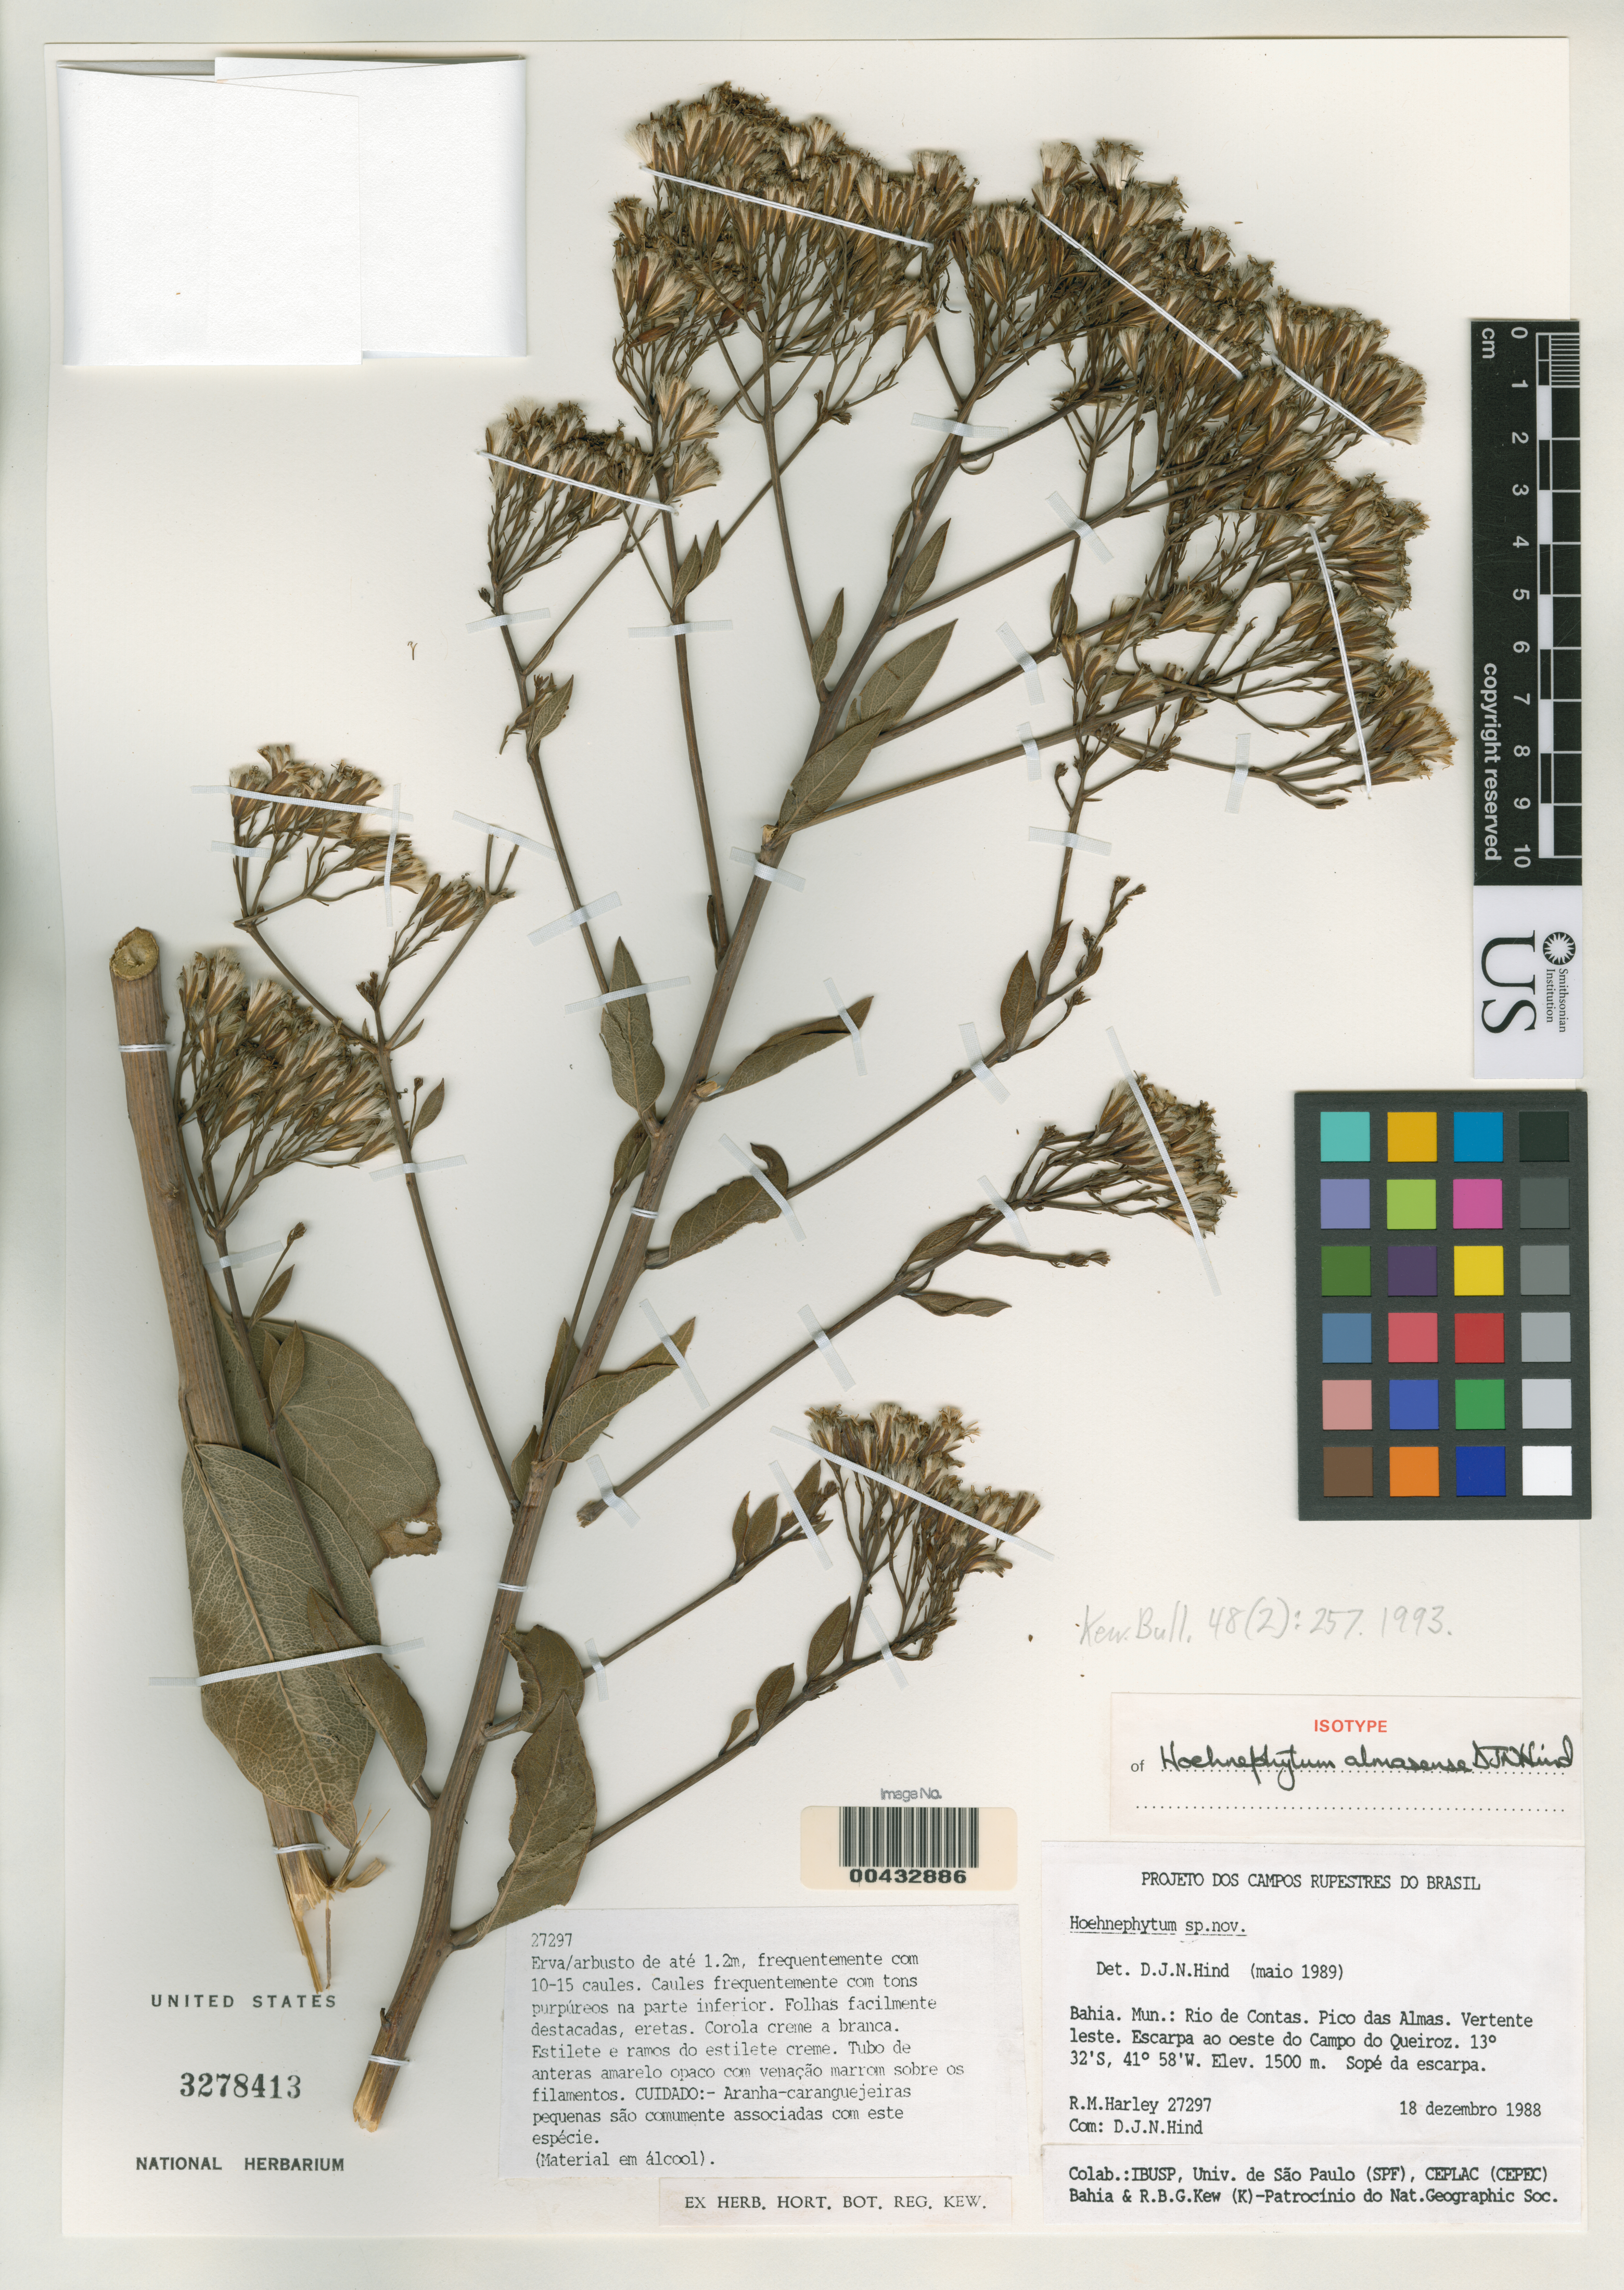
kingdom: Plantae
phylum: Tracheophyta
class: Magnoliopsida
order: Asterales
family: Asteraceae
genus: Hoehnephytum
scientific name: Hoehnephytum almasense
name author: D.J.N. Hind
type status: Isotype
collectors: R. M. Harley & D. J. N. Hind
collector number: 27297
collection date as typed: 18 Dec 1988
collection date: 1988-12-18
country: Brazil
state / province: Bahia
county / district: Rio de Contas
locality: Pico das Almas, vertente leste, escarpa ao oeste do Campo do Queiroz.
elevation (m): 1500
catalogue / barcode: US 3278413